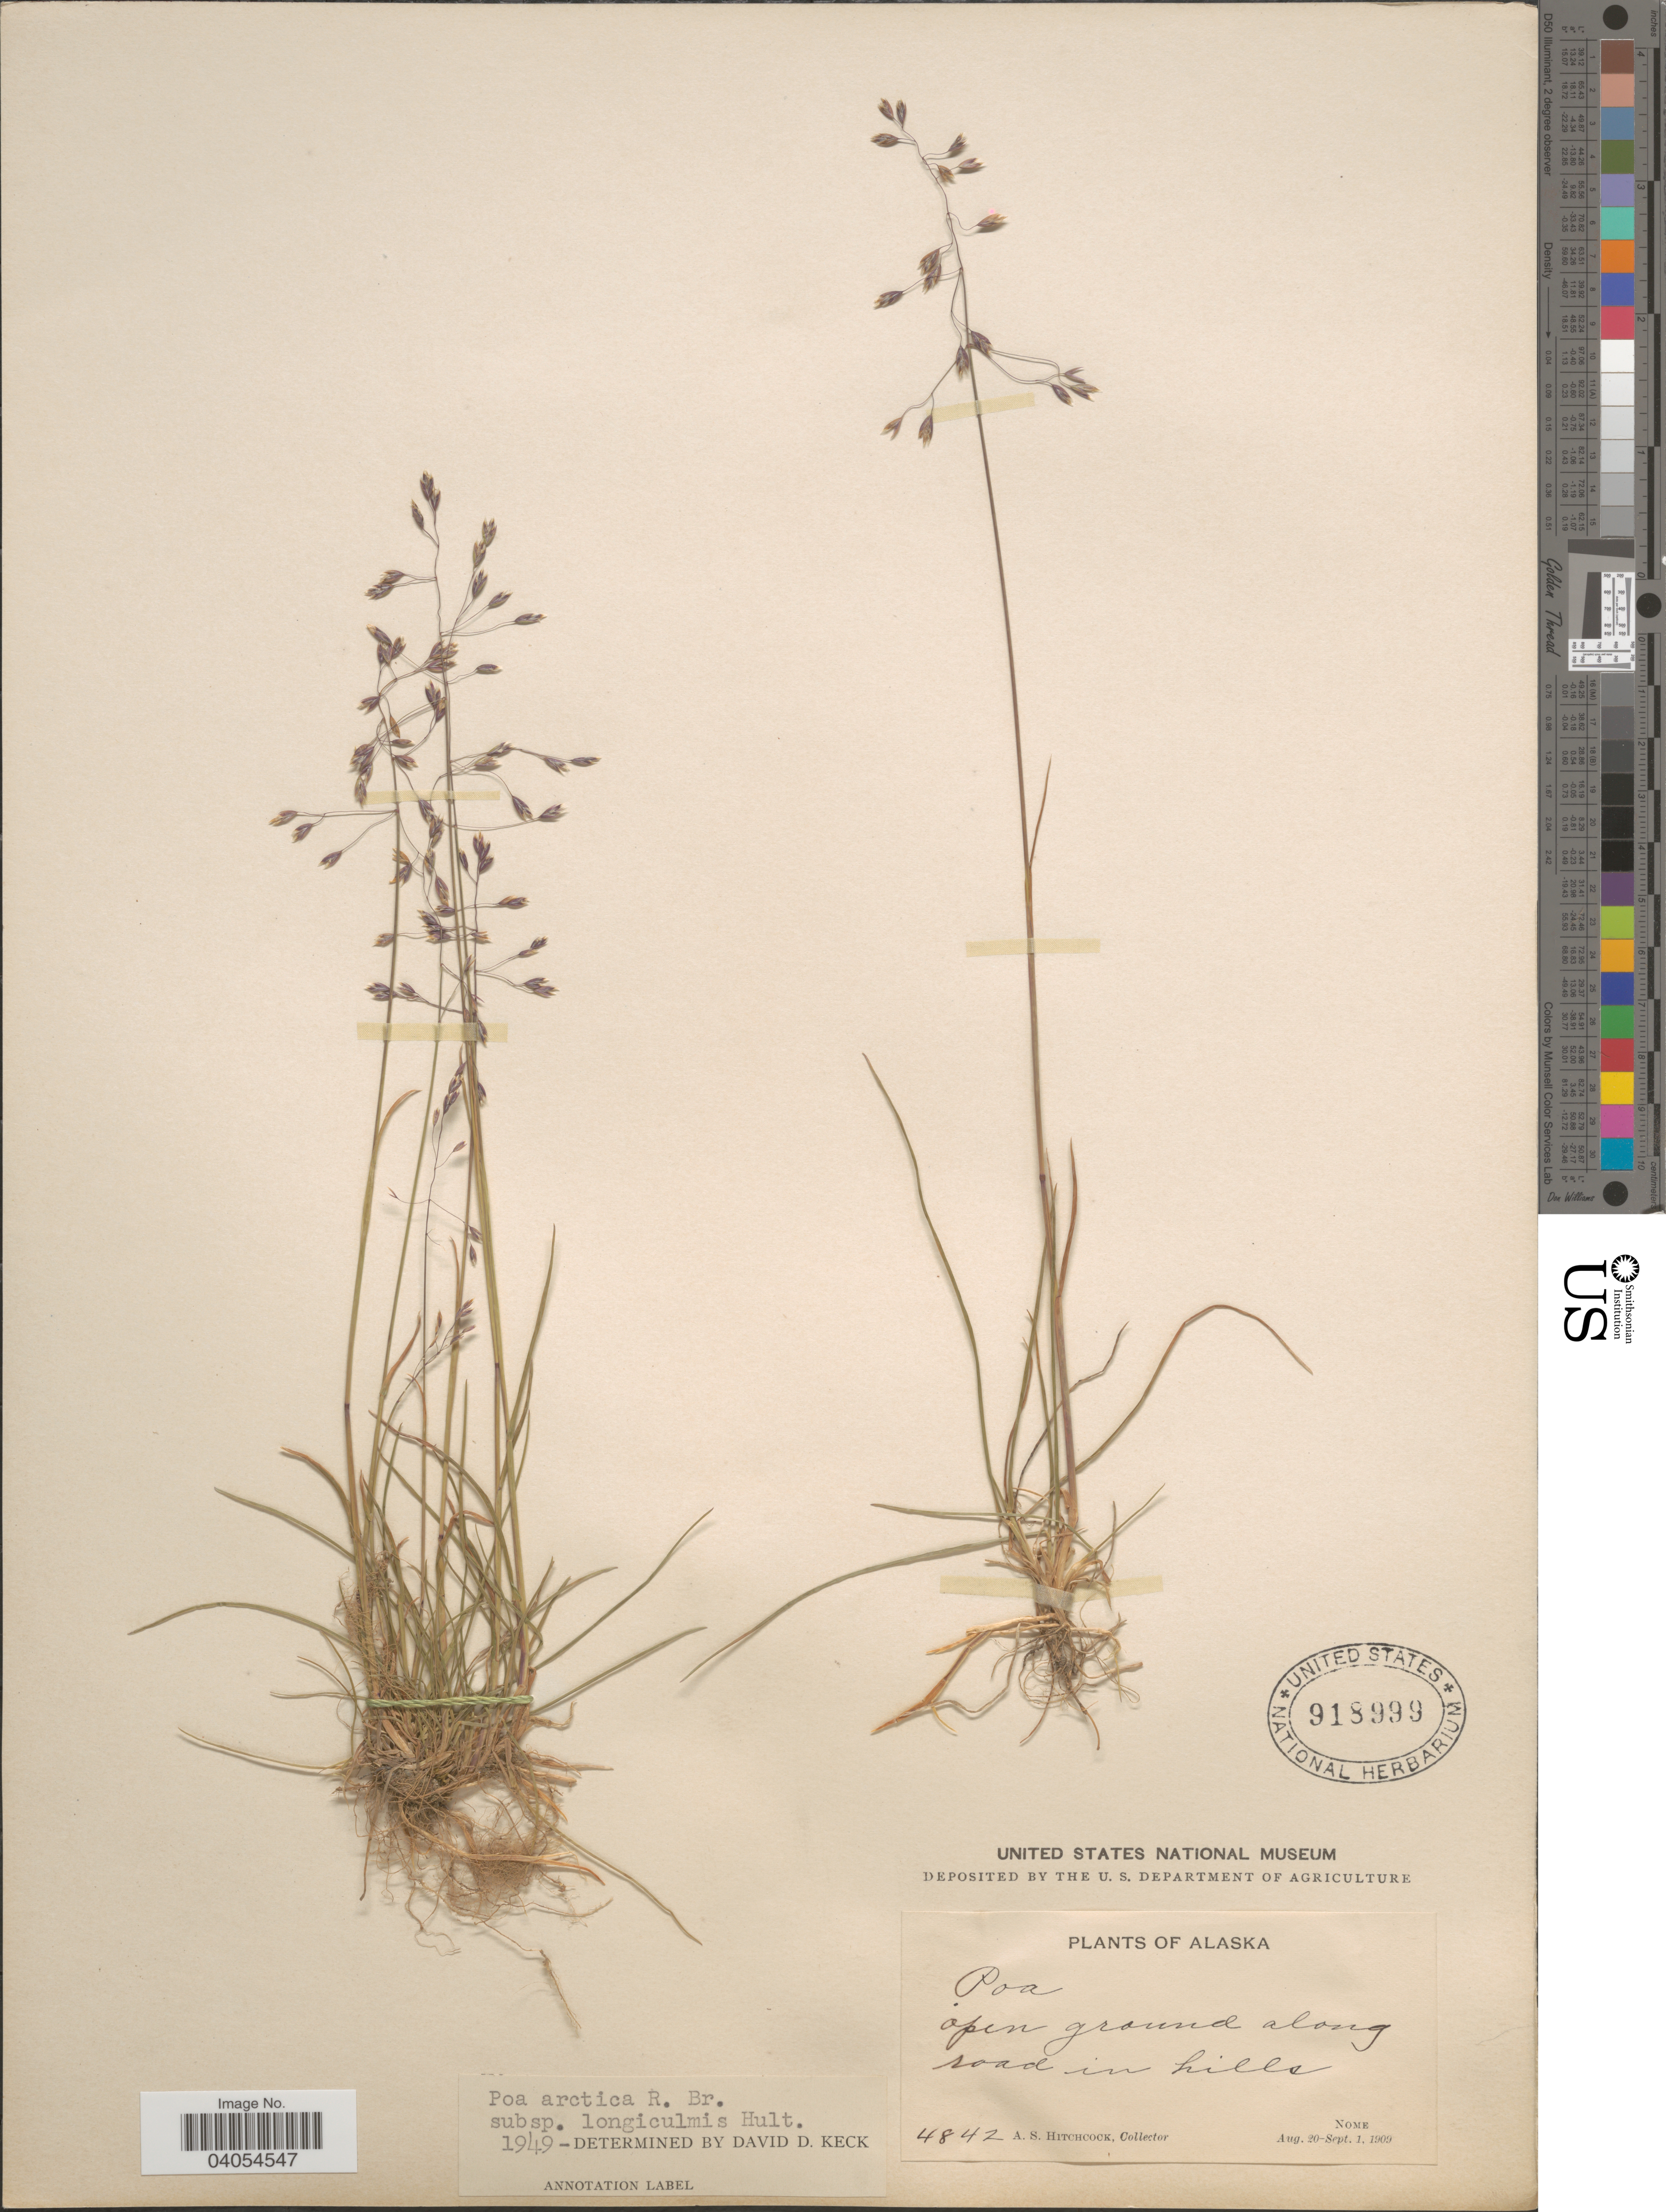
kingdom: Plantae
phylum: Tracheophyta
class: Liliopsida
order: Poales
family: Poaceae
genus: Poa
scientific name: Poa arctica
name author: R. Br.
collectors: A. S. Hitchcock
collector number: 4842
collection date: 1909-08-20/1909-09-01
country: United States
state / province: Alaska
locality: Open ground along road in hills. Nome.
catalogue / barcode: US 918999